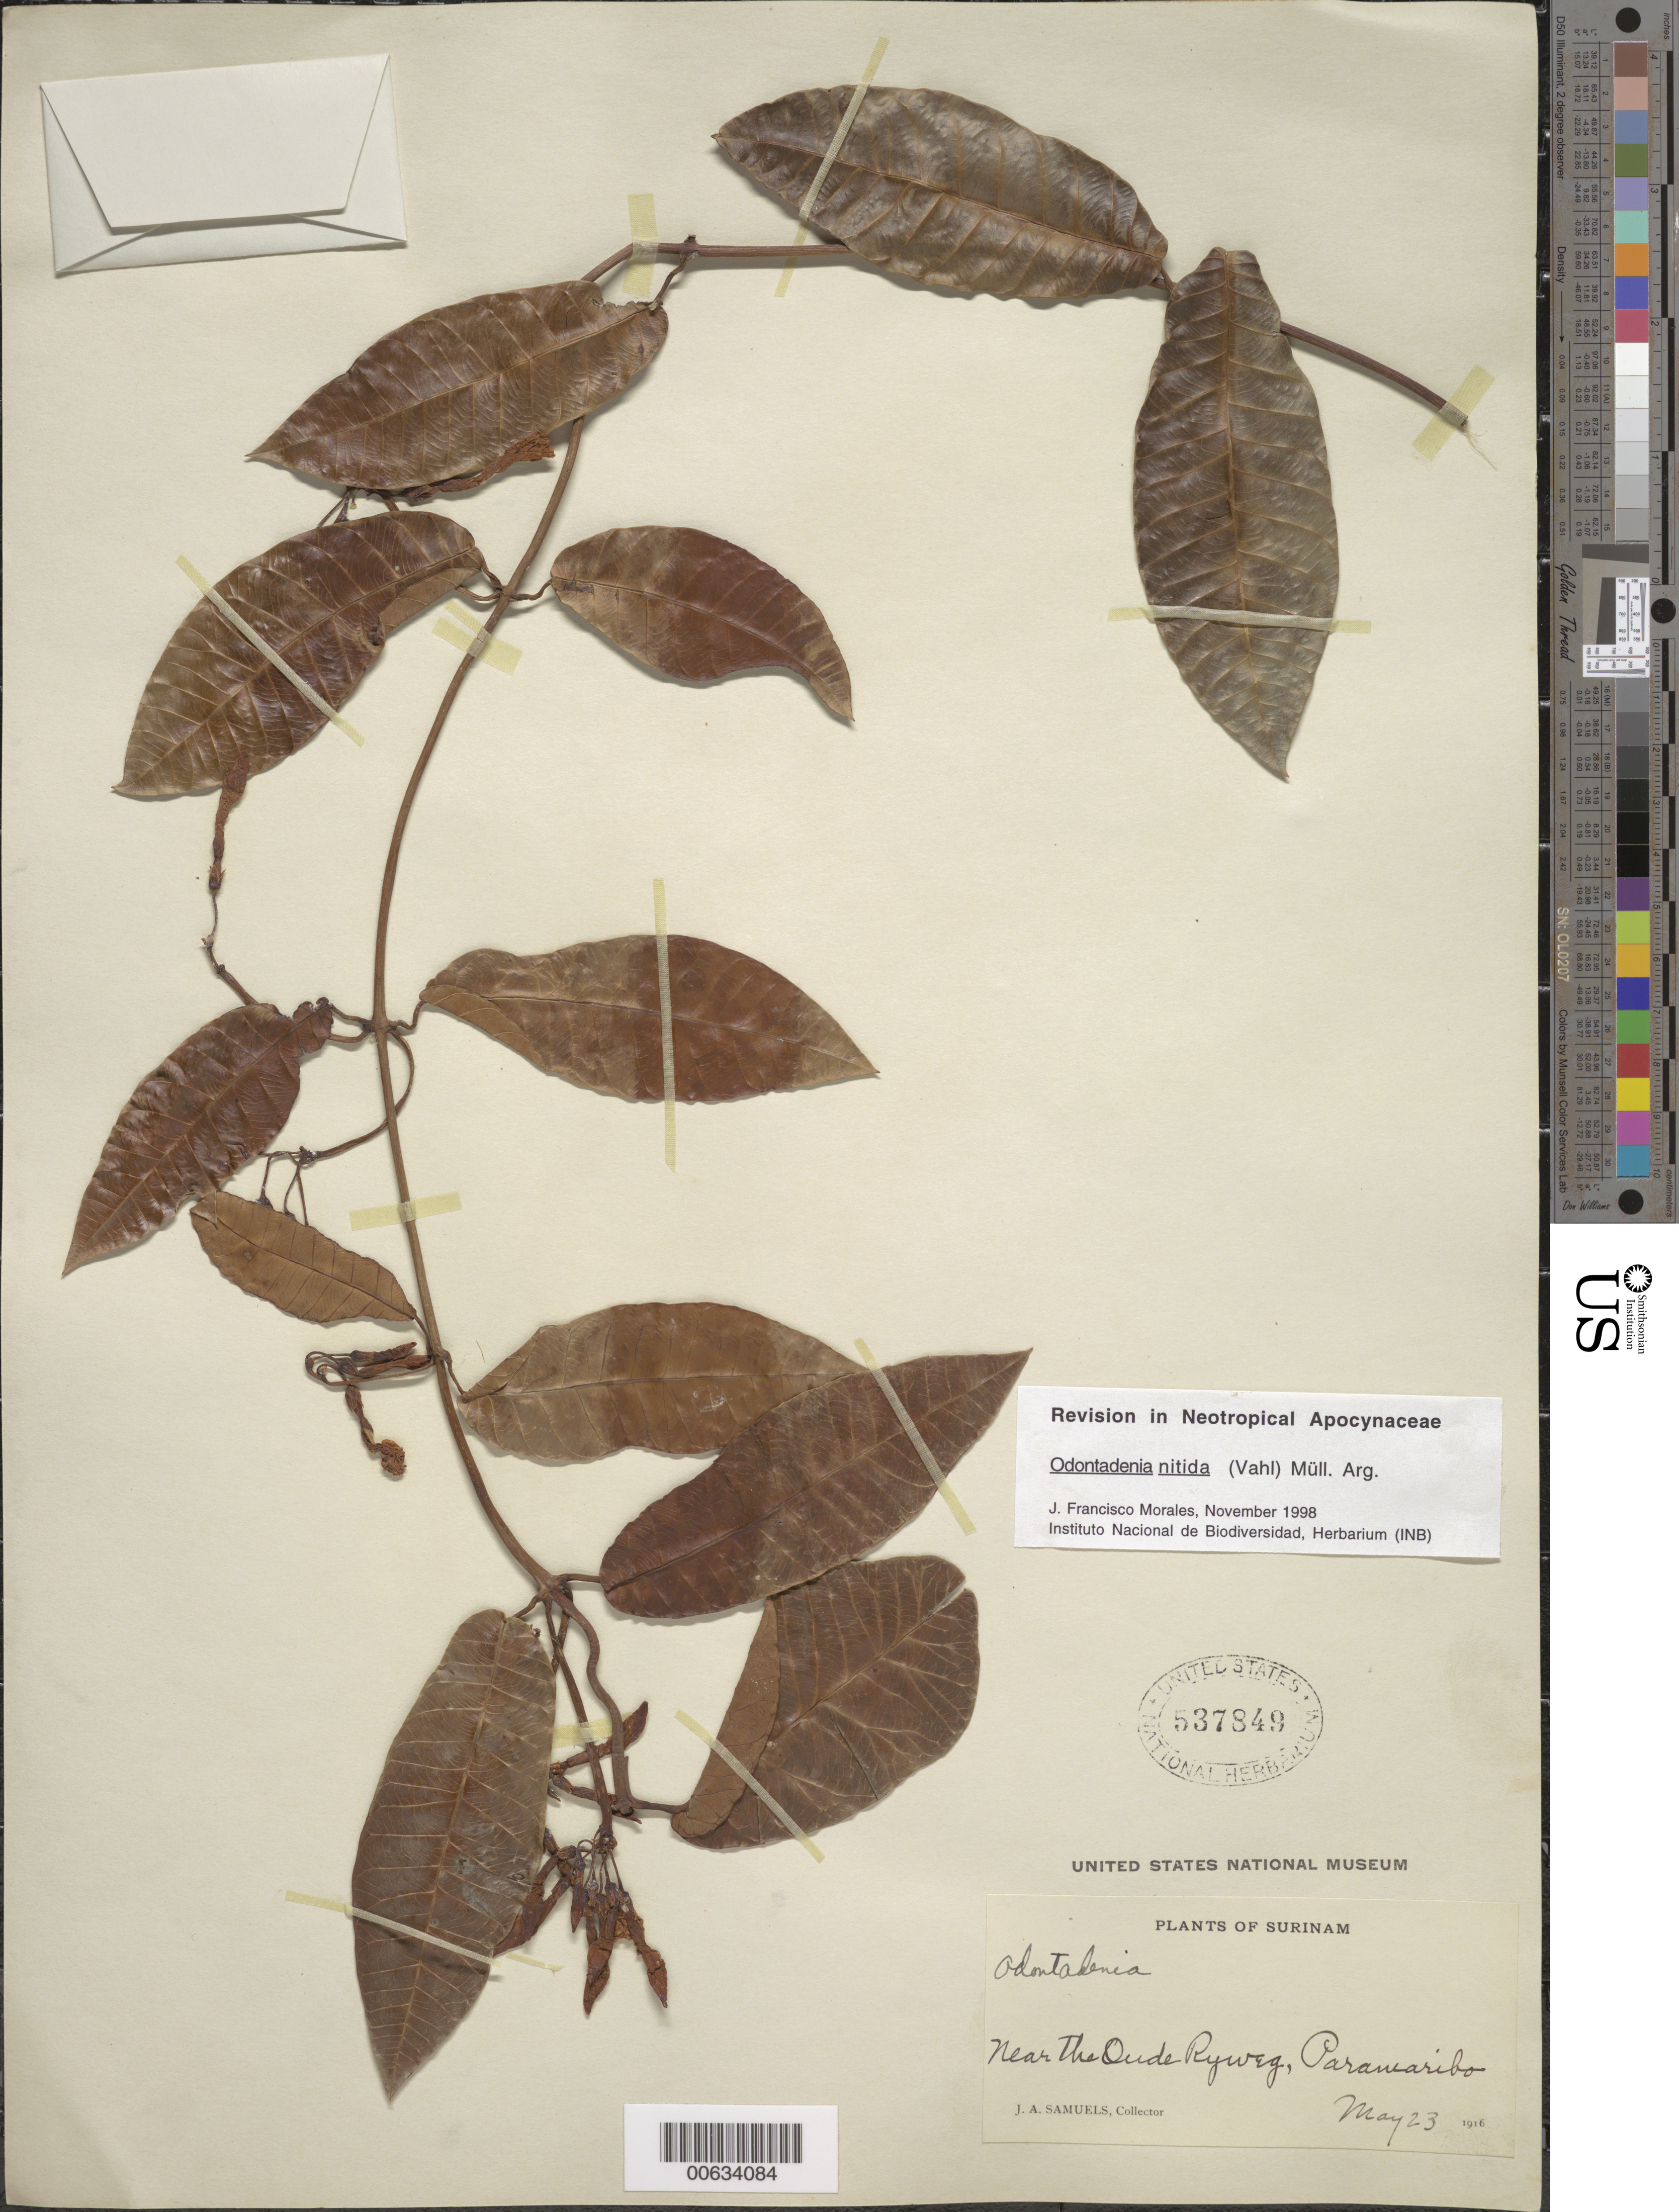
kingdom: Plantae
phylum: Tracheophyta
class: Magnoliopsida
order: Gentianales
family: Apocynaceae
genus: Odontadenia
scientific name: Odontadenia nitida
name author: (Vahl) Müll. Arg.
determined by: Morales, J. F.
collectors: J. A. Samuels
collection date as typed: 23-May-16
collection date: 1916-05-23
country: Suriname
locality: Paramaribo, Oude Ryweg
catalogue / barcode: US 537849